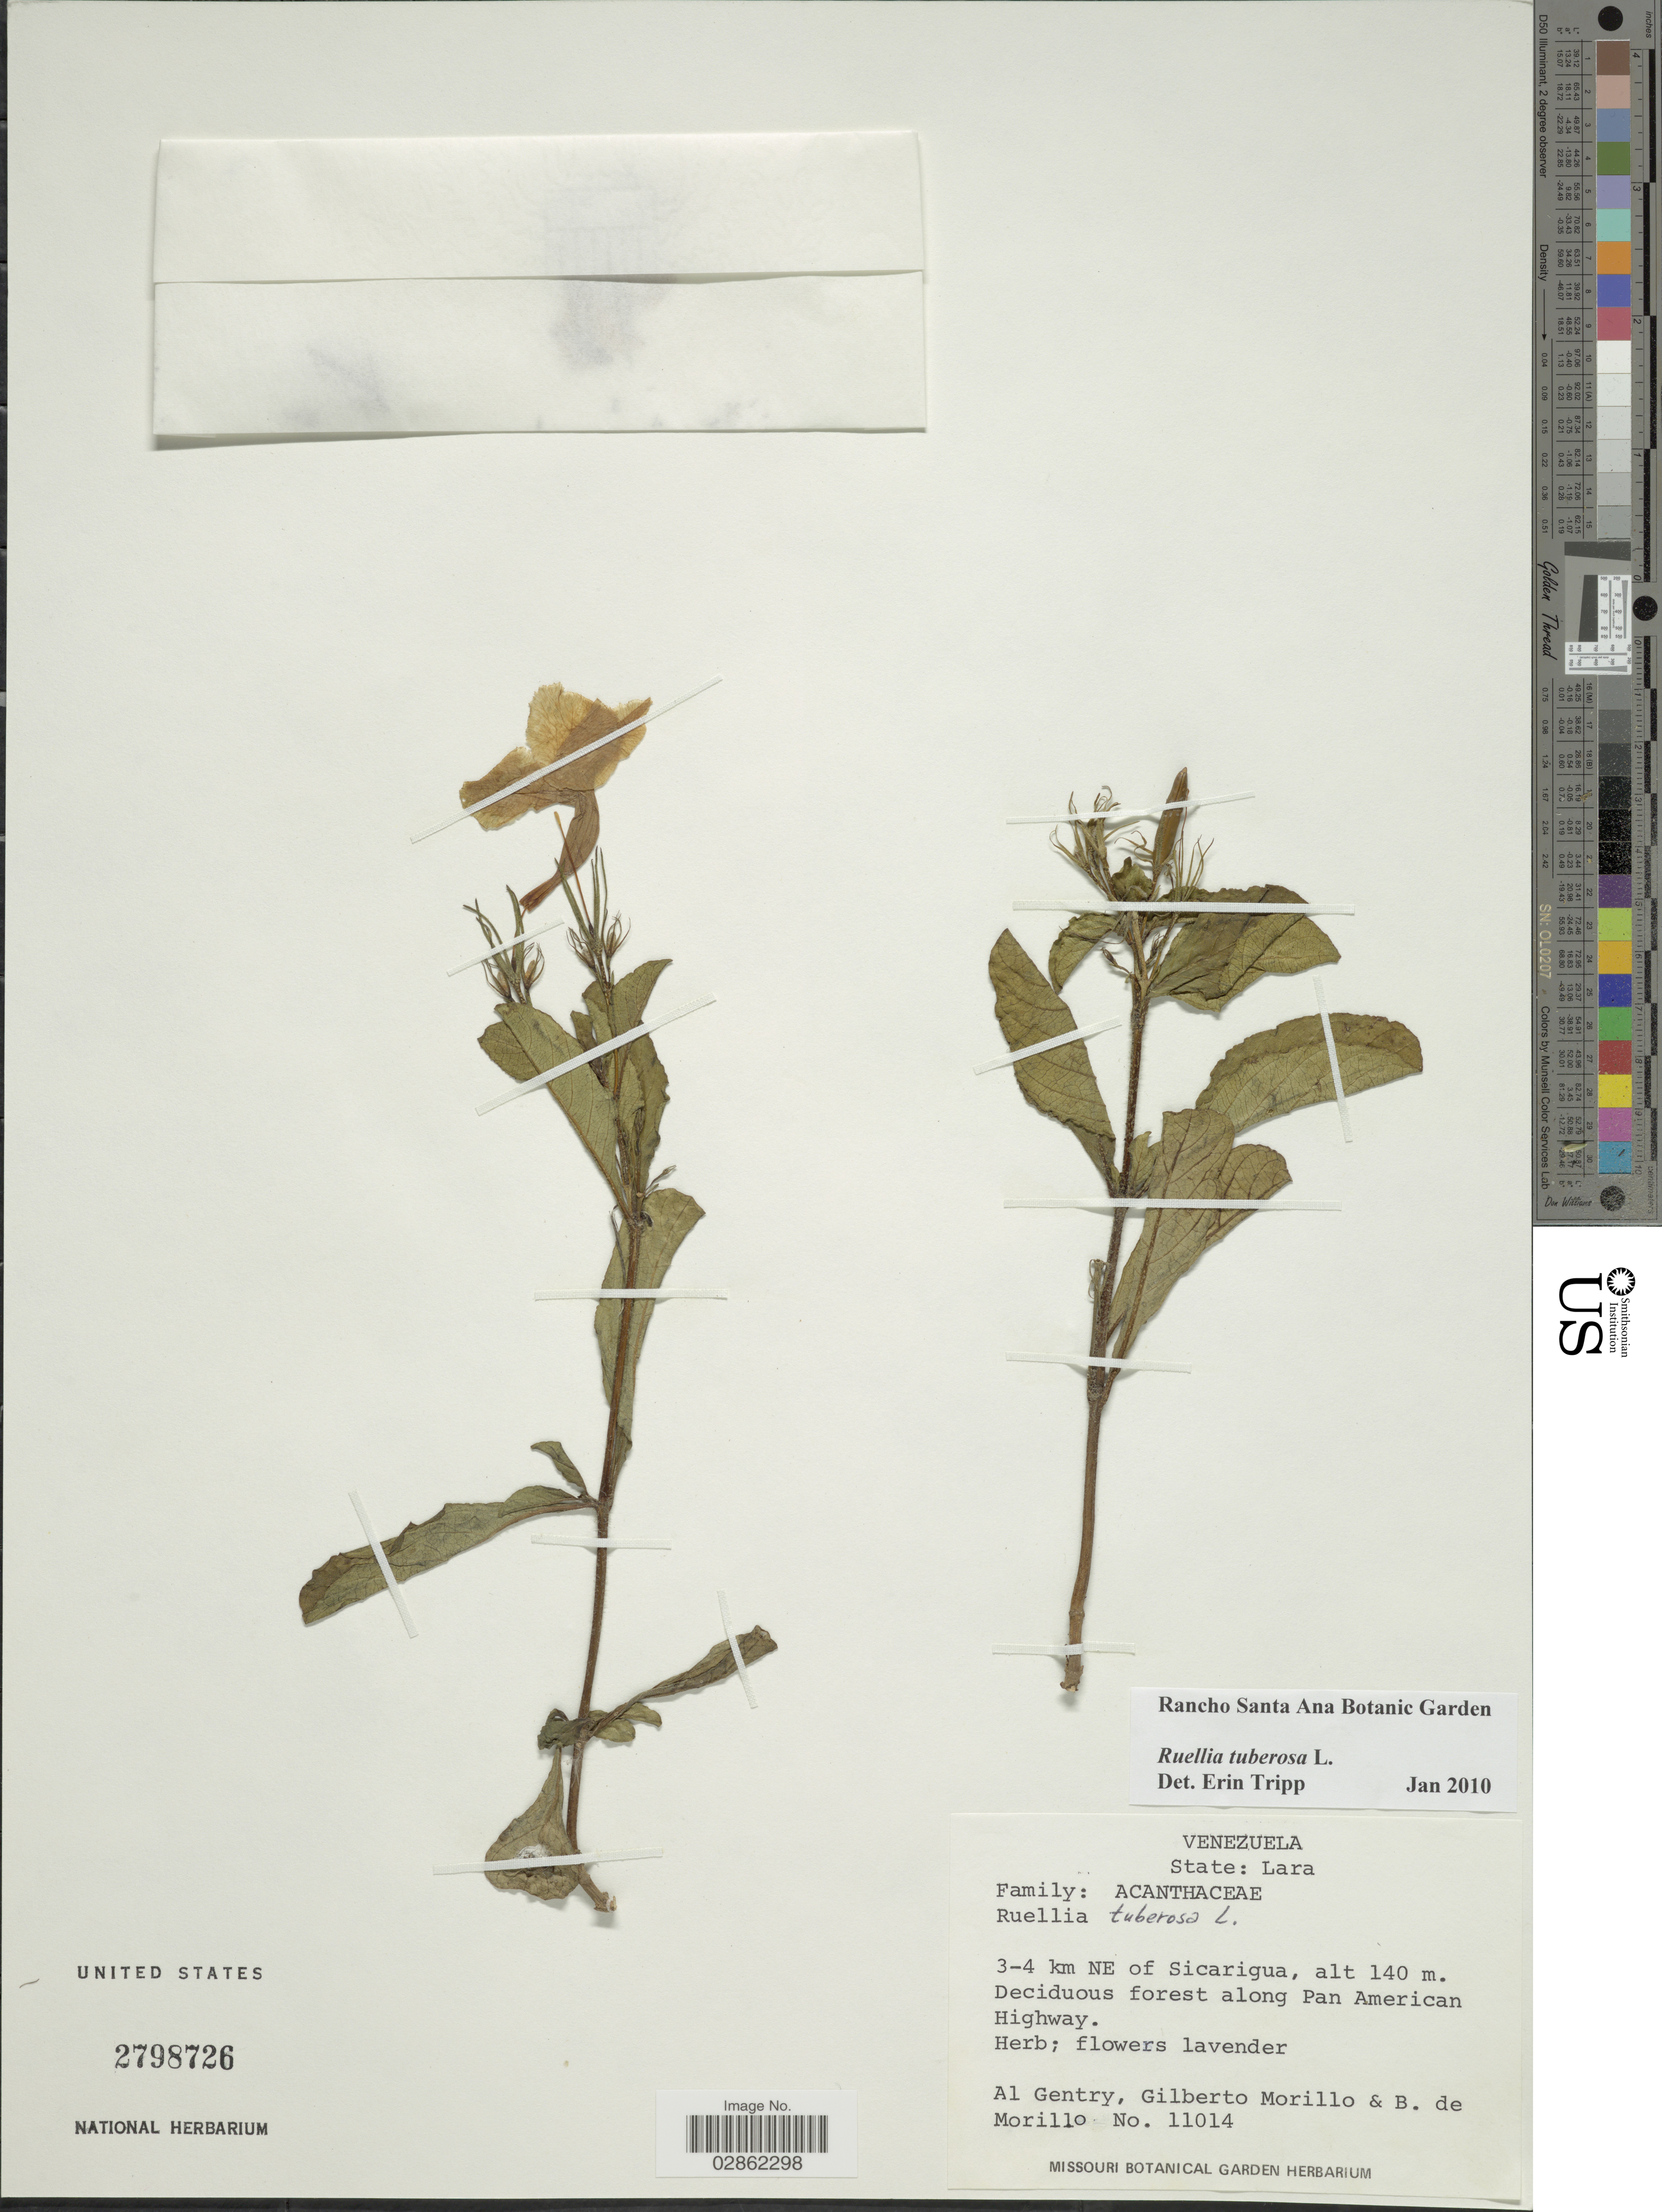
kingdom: Plantae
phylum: Tracheophyta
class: Magnoliopsida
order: Lamiales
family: Acanthaceae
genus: Ruellia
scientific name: Ruellia tuberosa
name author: L.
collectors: A. H. Gentry, G. N. Morillo & B. Morillo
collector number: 11014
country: Venezuela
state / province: Lara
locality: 3-4 km NE of Sicarigua, Deciduous forest along Pan American Highway.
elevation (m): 140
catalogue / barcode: US 2798726